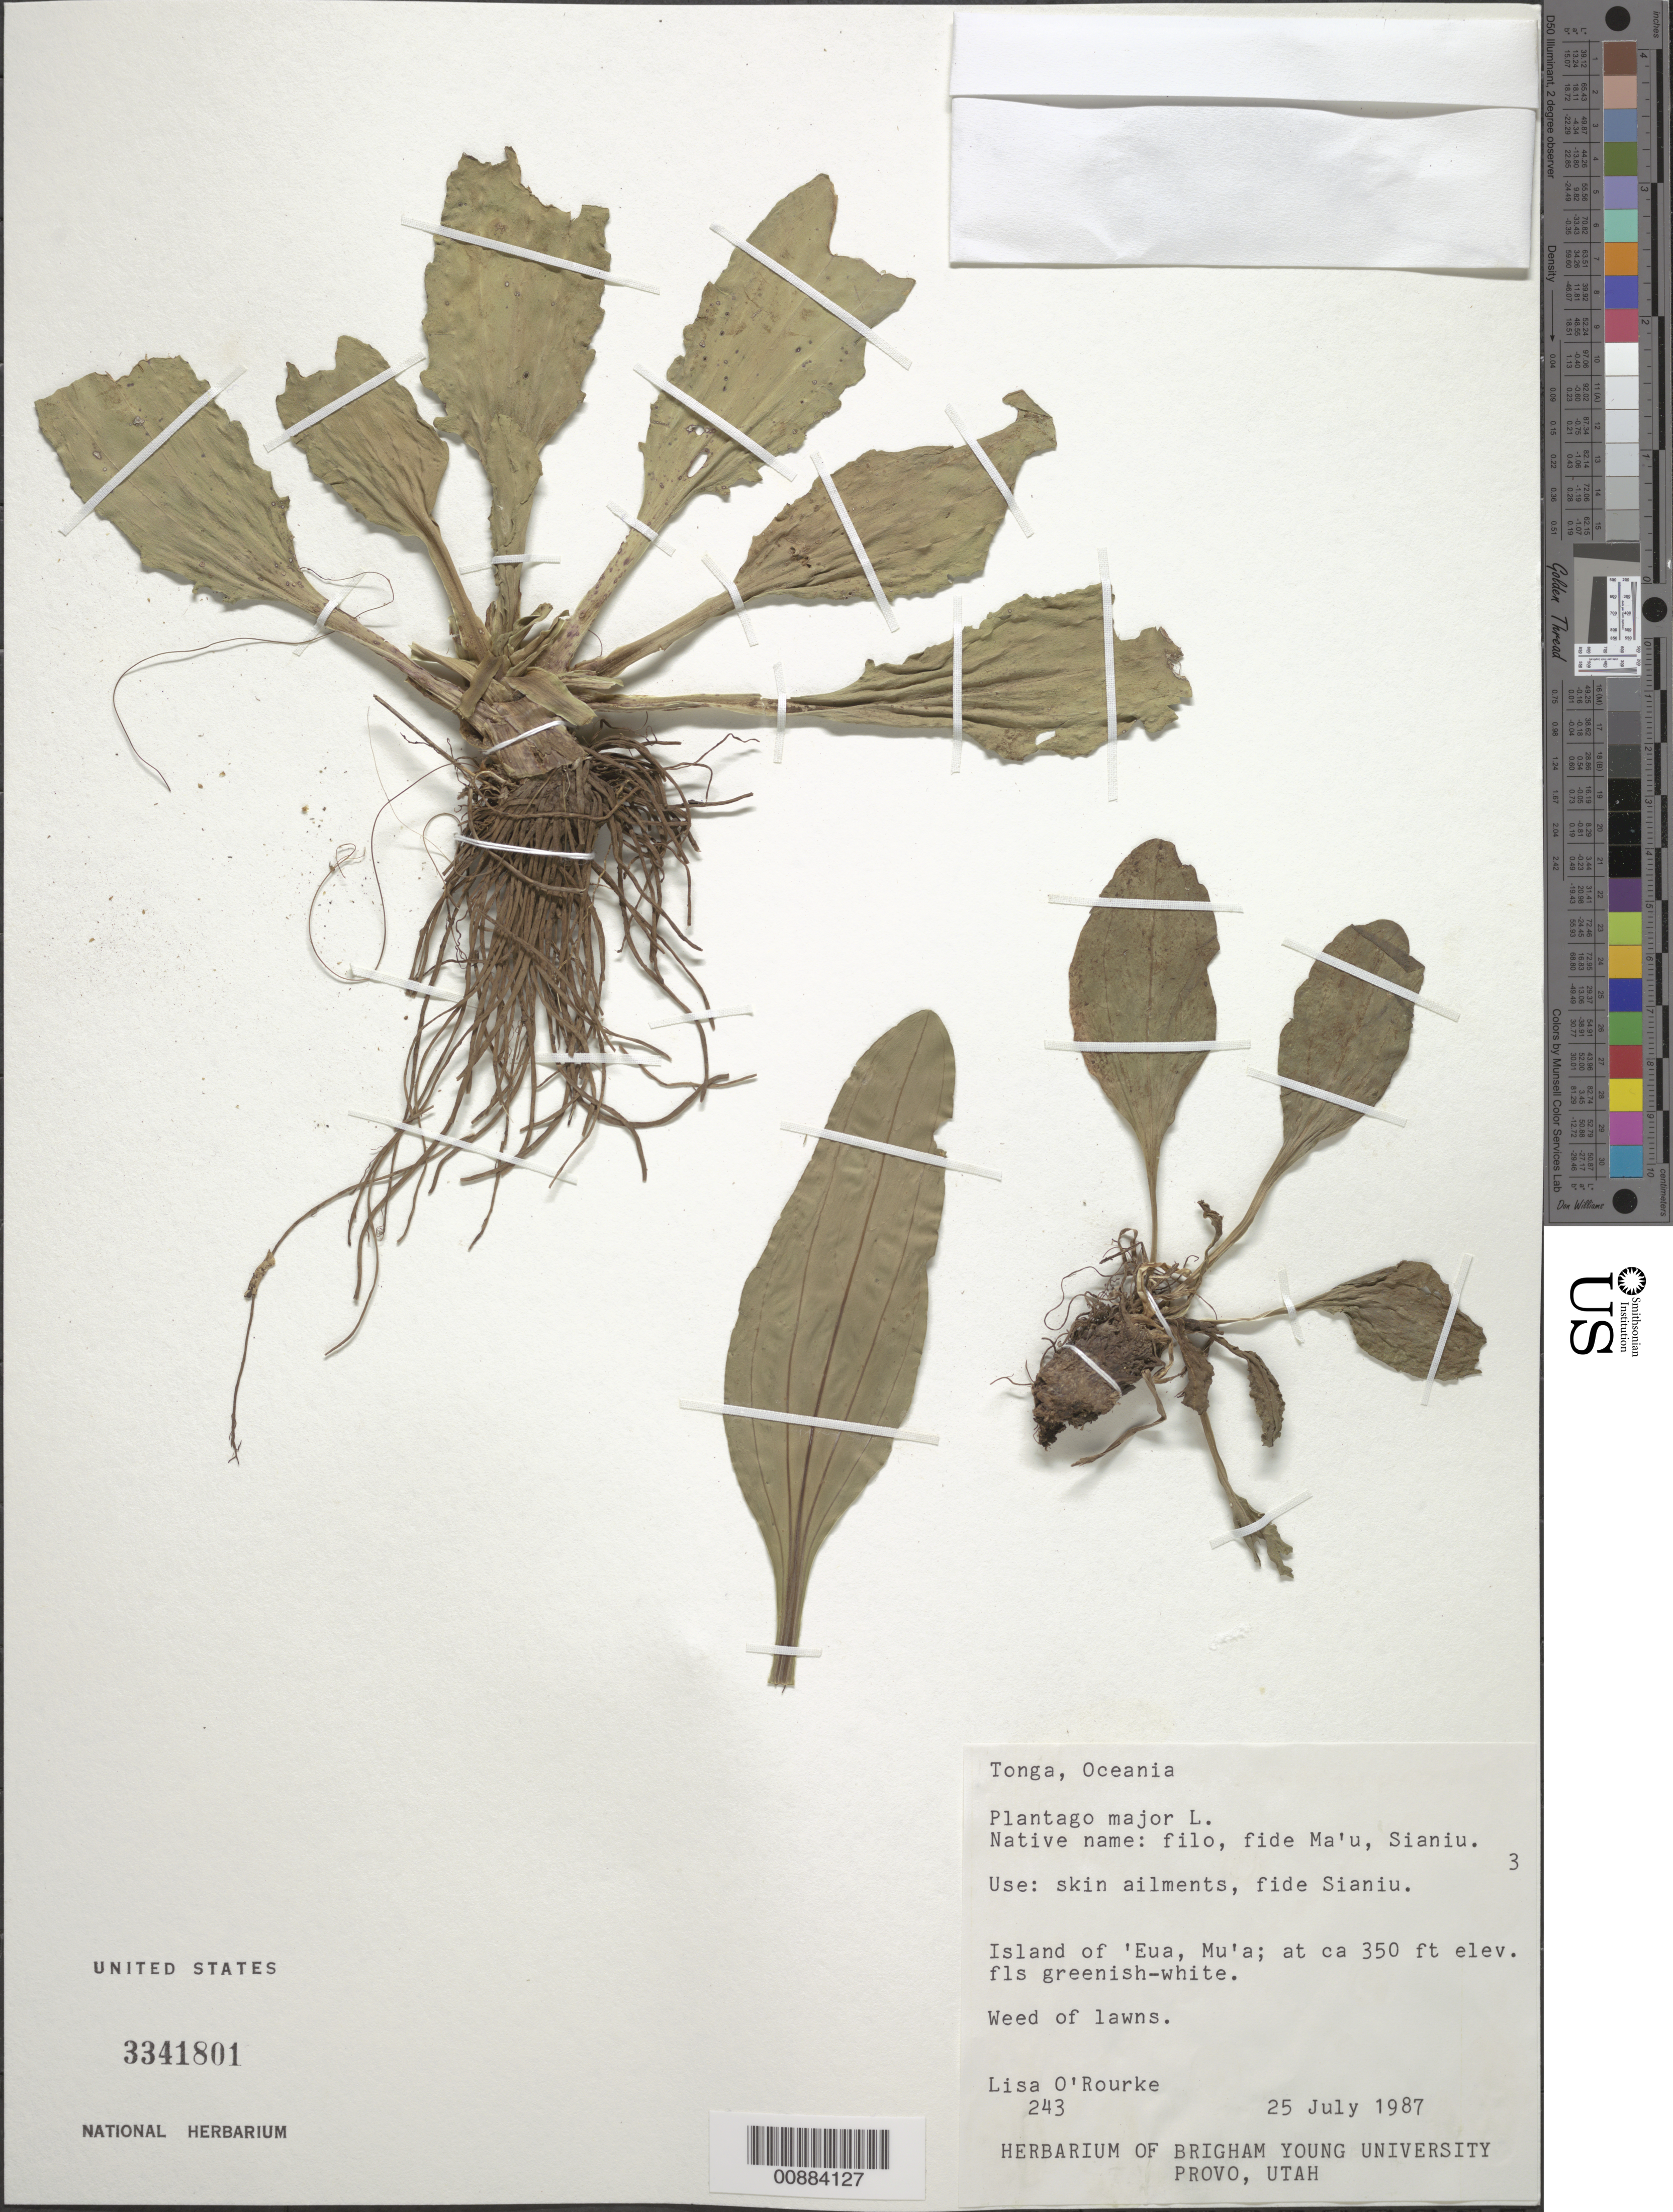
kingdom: Plantae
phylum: Tracheophyta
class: Magnoliopsida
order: Lamiales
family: Plantaginaceae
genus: Plantago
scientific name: Plantago major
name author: L.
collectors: L. O'Rourke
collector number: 243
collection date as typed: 25 Jul 1987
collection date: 1987-07-25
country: Tonga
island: Eua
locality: Oceania; 'Eua, Mu'a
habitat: weed of lawns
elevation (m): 107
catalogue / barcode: US 3341801